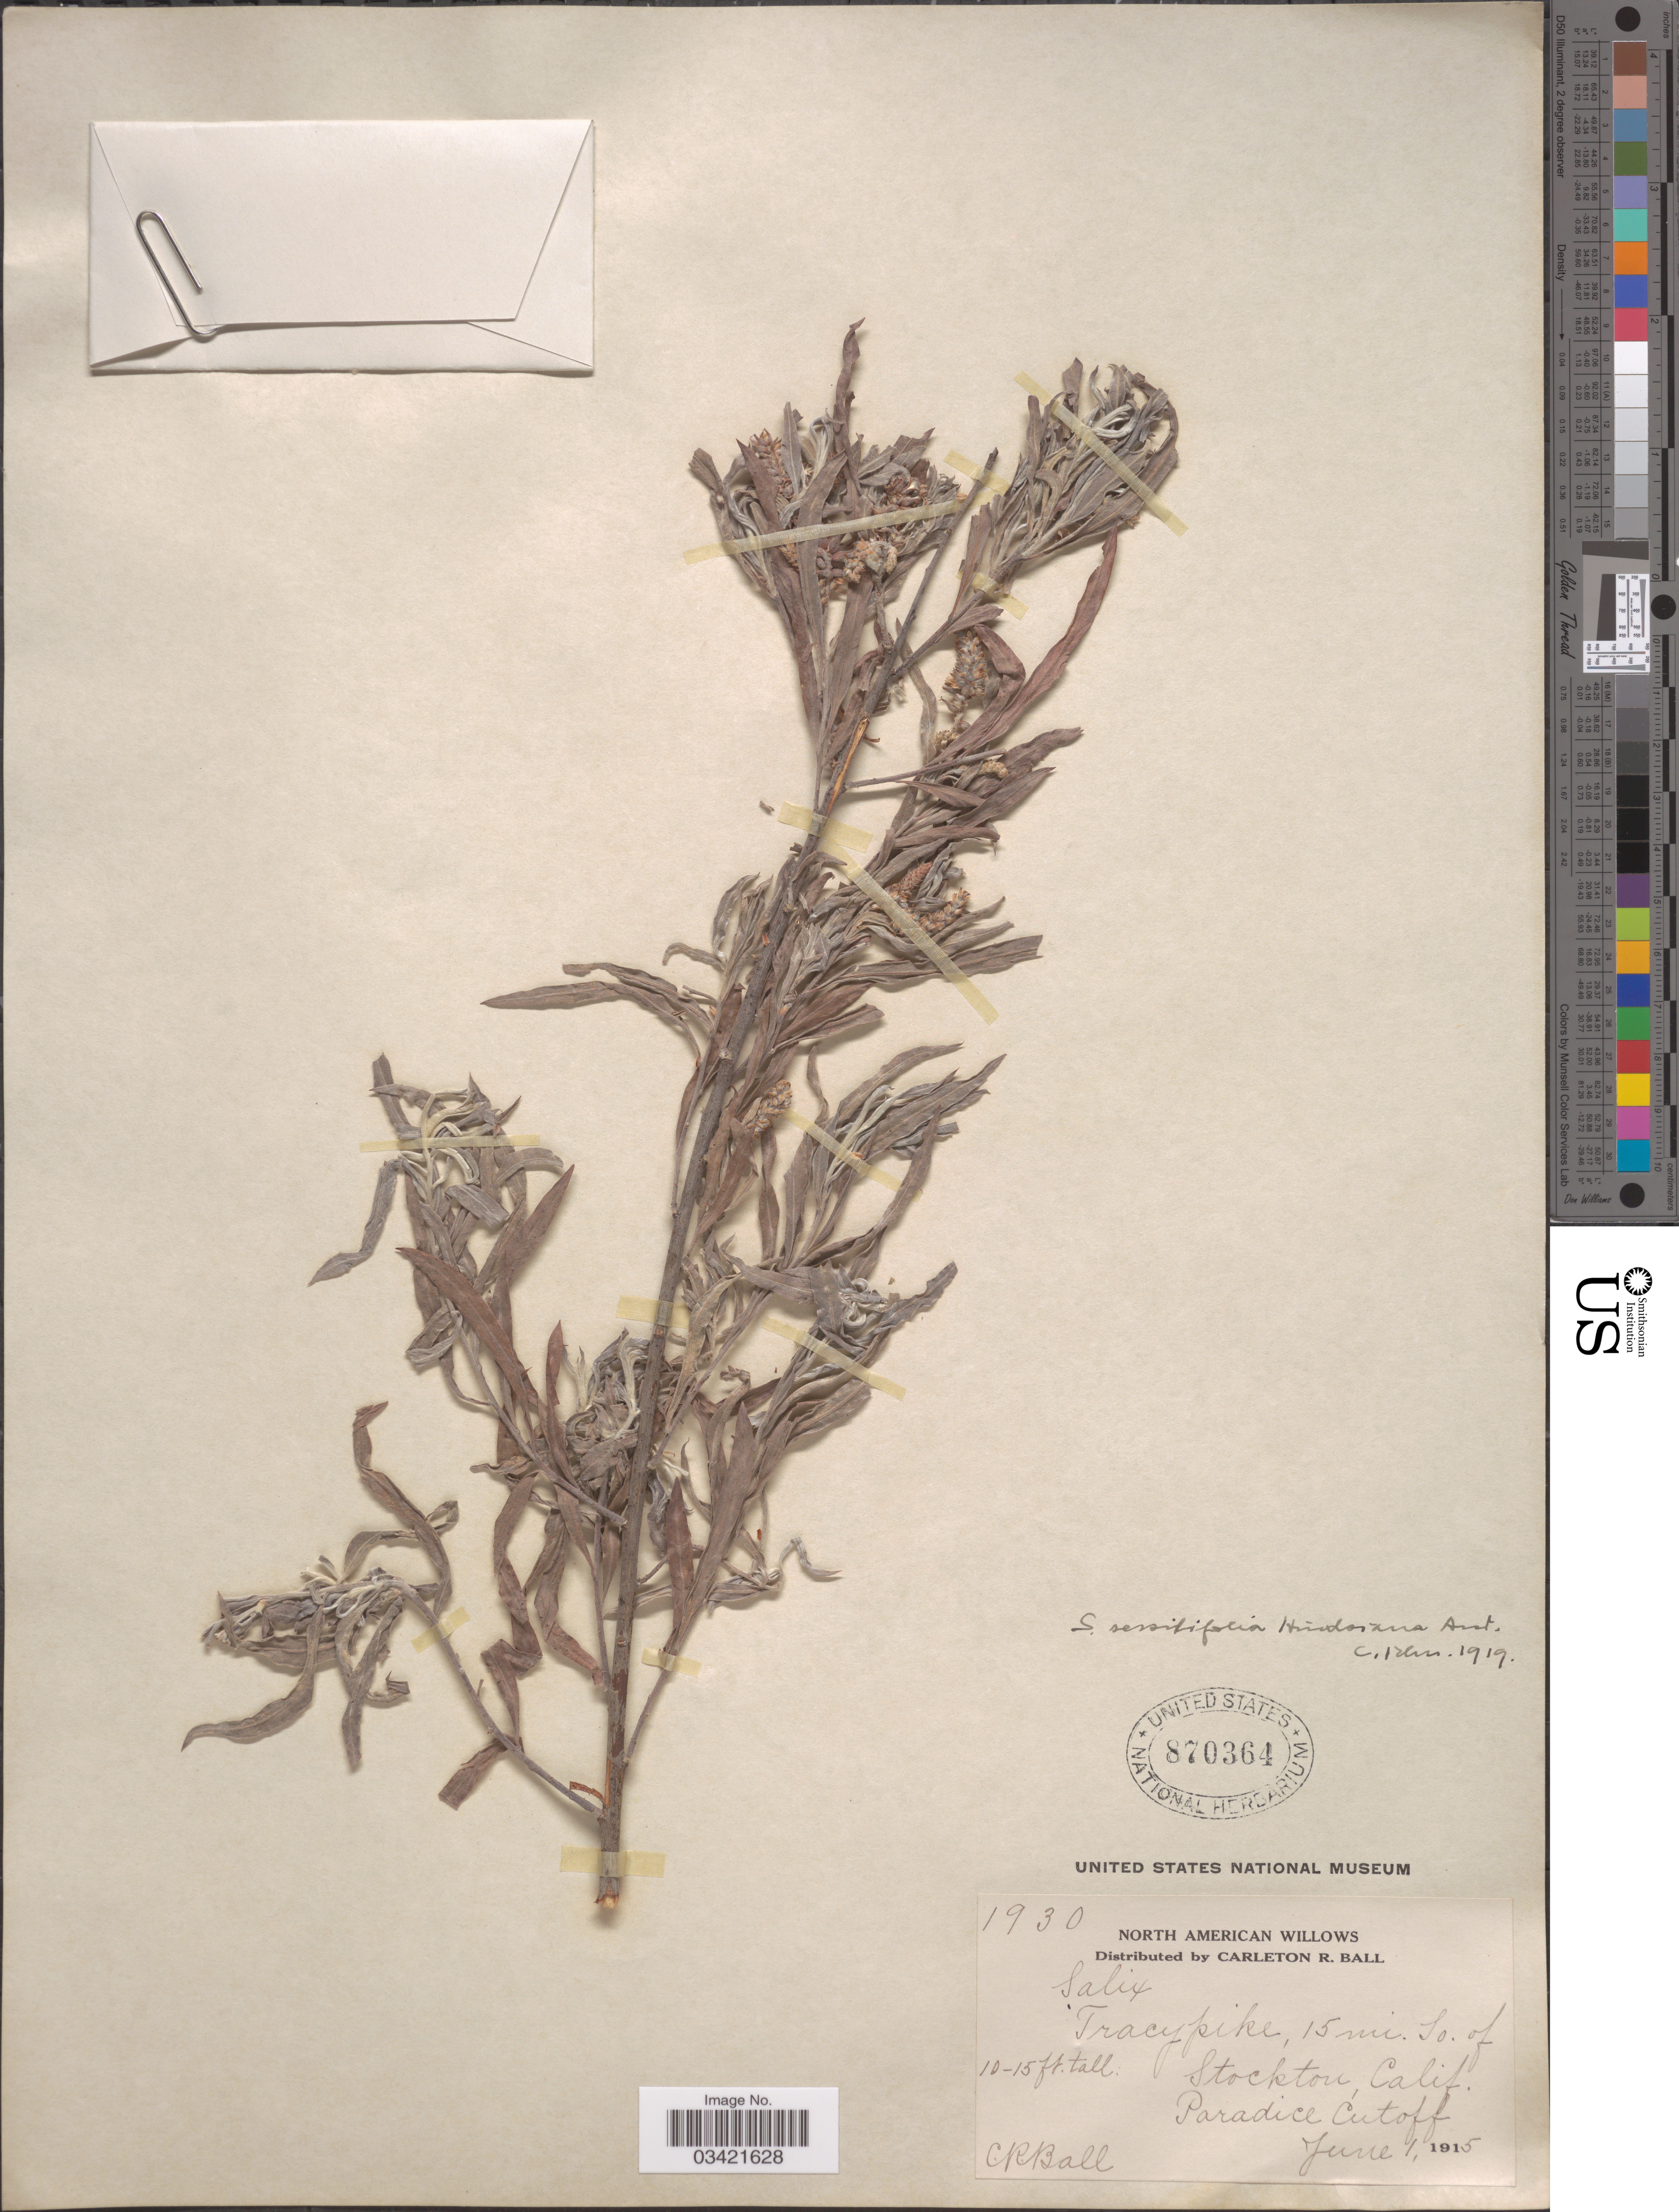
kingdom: Plantae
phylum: Tracheophyta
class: Magnoliopsida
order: Malpighiales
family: Salicaceae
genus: Salix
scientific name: Salix hindsiana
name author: Benth.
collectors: C. R. Ball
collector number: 1930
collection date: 1915-06-01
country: United States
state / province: California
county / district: San Joaquin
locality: North American Willows. Stockton. Paradice Cutoff.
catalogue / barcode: US 870364